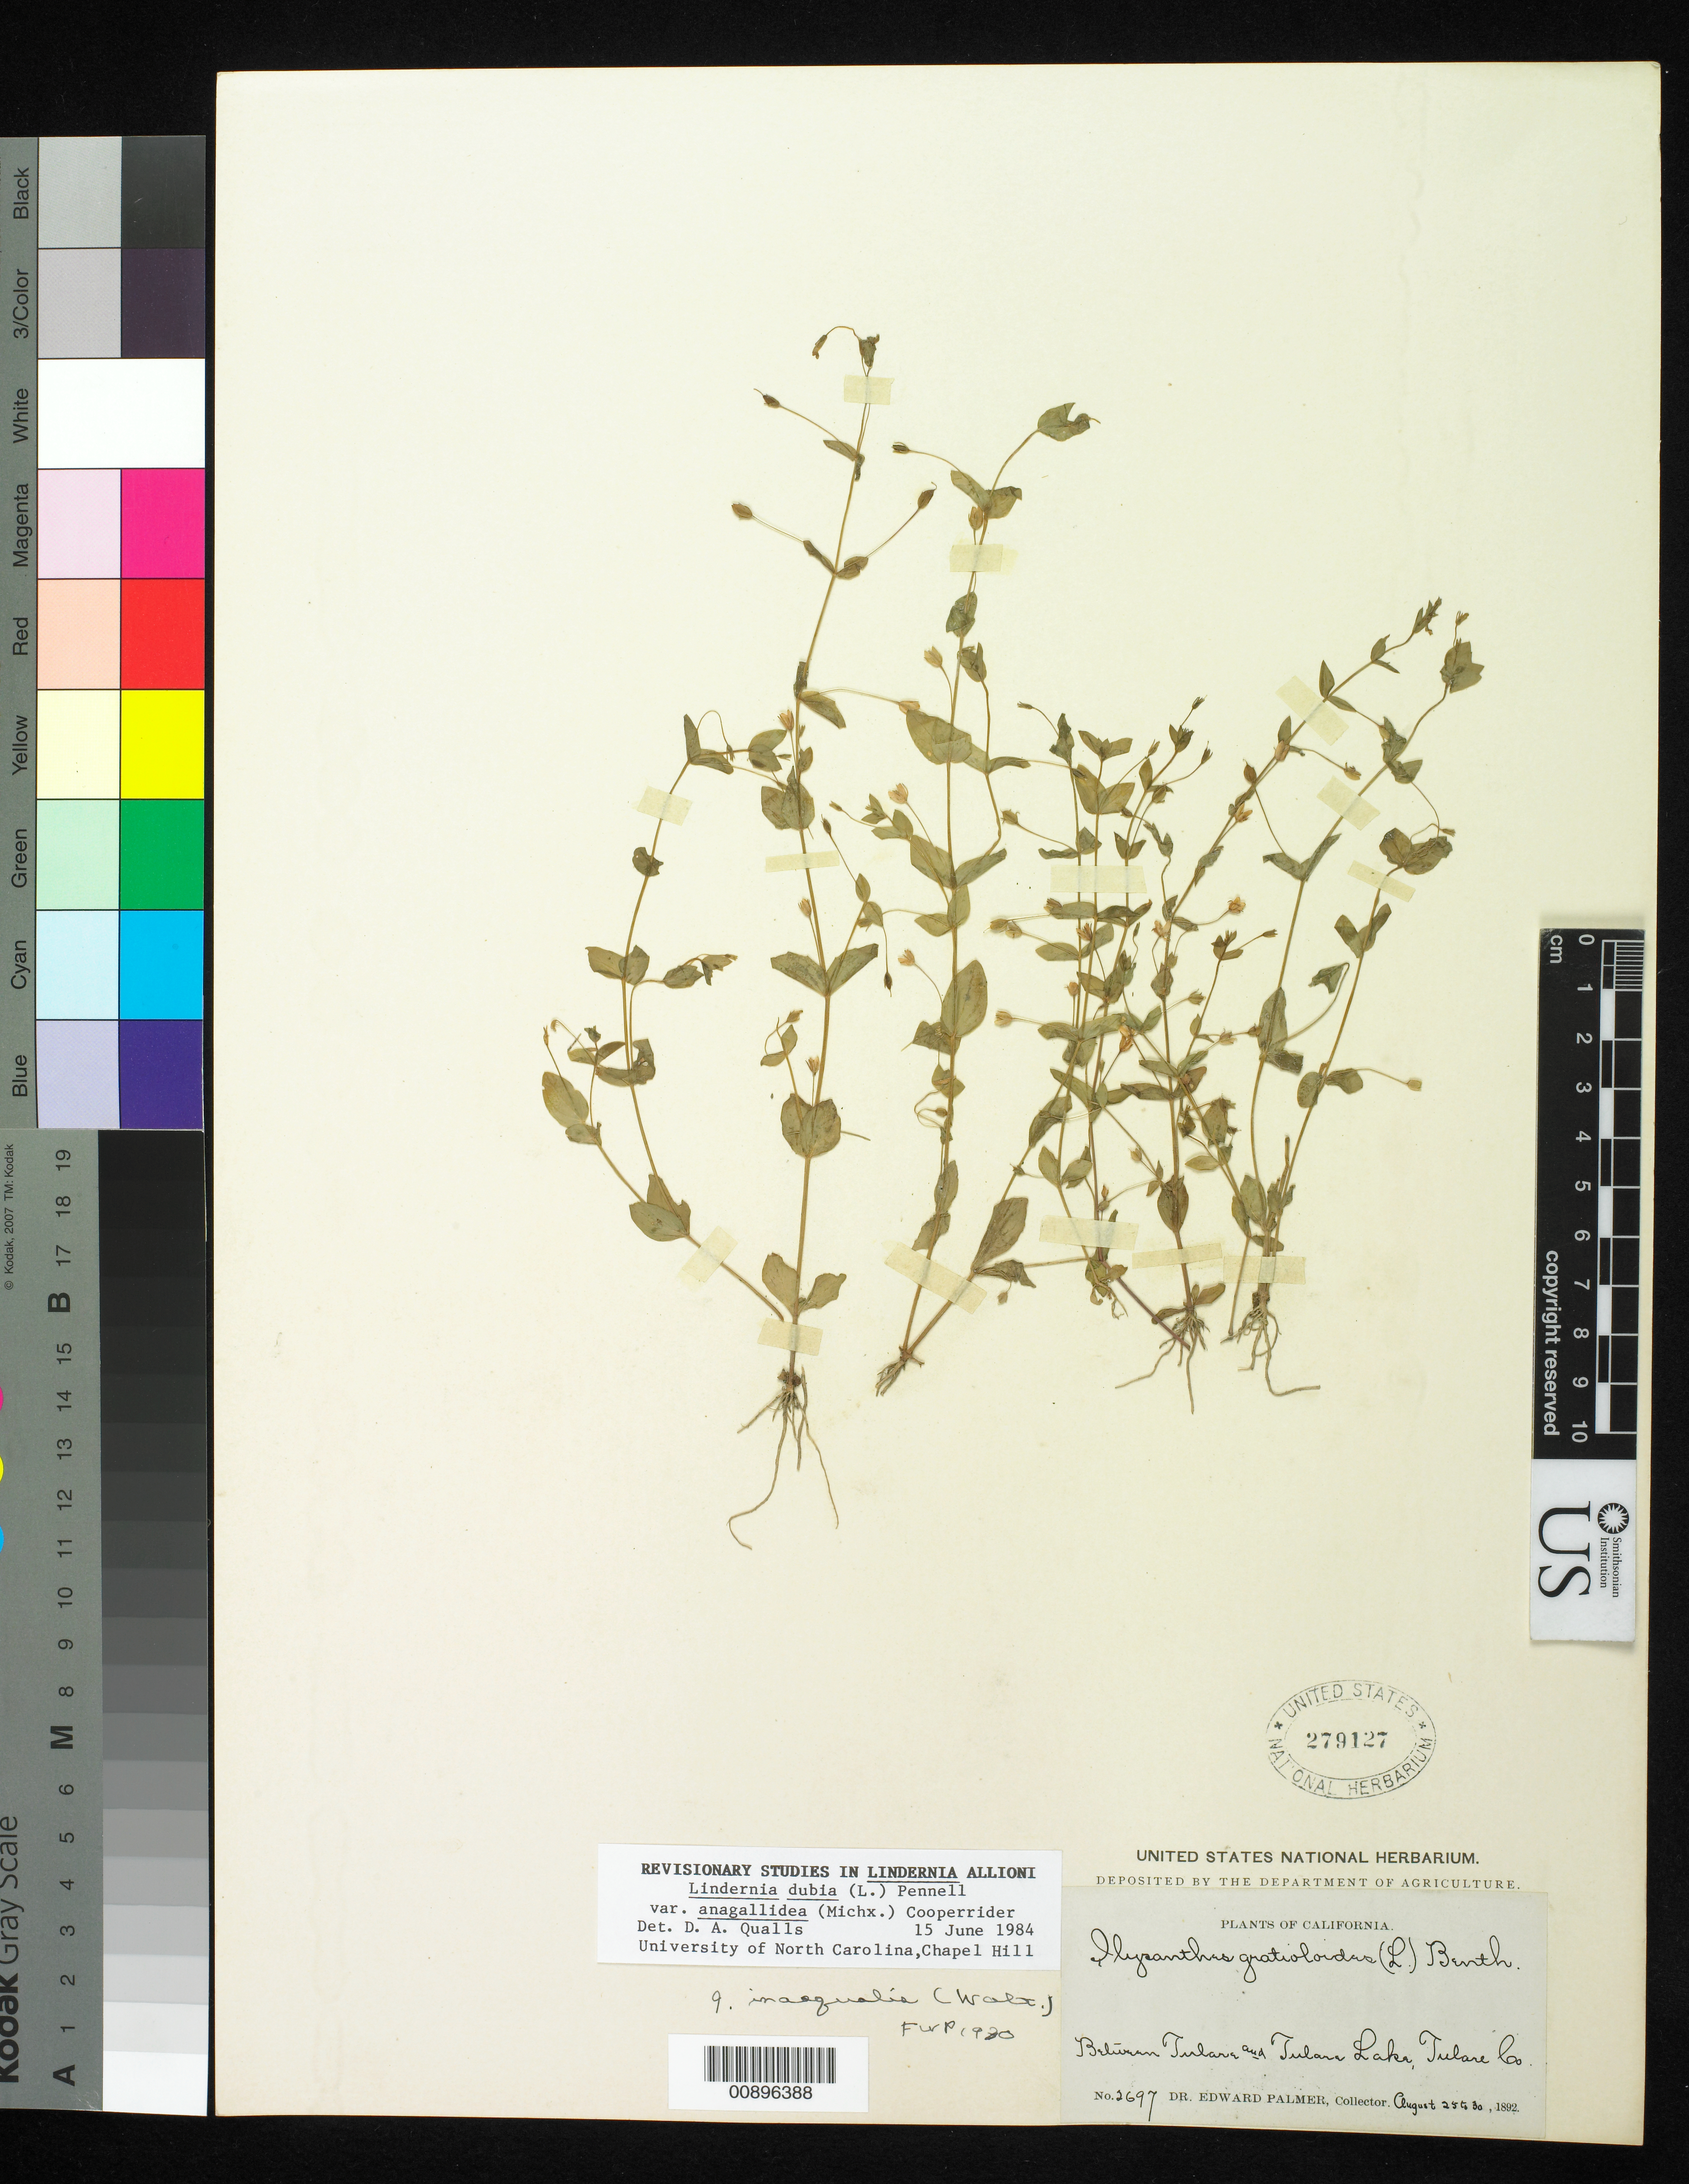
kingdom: Plantae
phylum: Tracheophyta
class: Magnoliopsida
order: Lamiales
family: Linderniaceae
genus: Lindernia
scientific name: Lindernia dubia var. anagallidea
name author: (Michx.) Cooperr.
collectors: E. Palmer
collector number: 2697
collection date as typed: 25 Aug 1892 to 30 Aug 1892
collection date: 1892-08-25/1892-08-30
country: United States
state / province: California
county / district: Tulare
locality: Between Tulare and Tulare Lake, Tulare County, California.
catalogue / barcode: US 279127